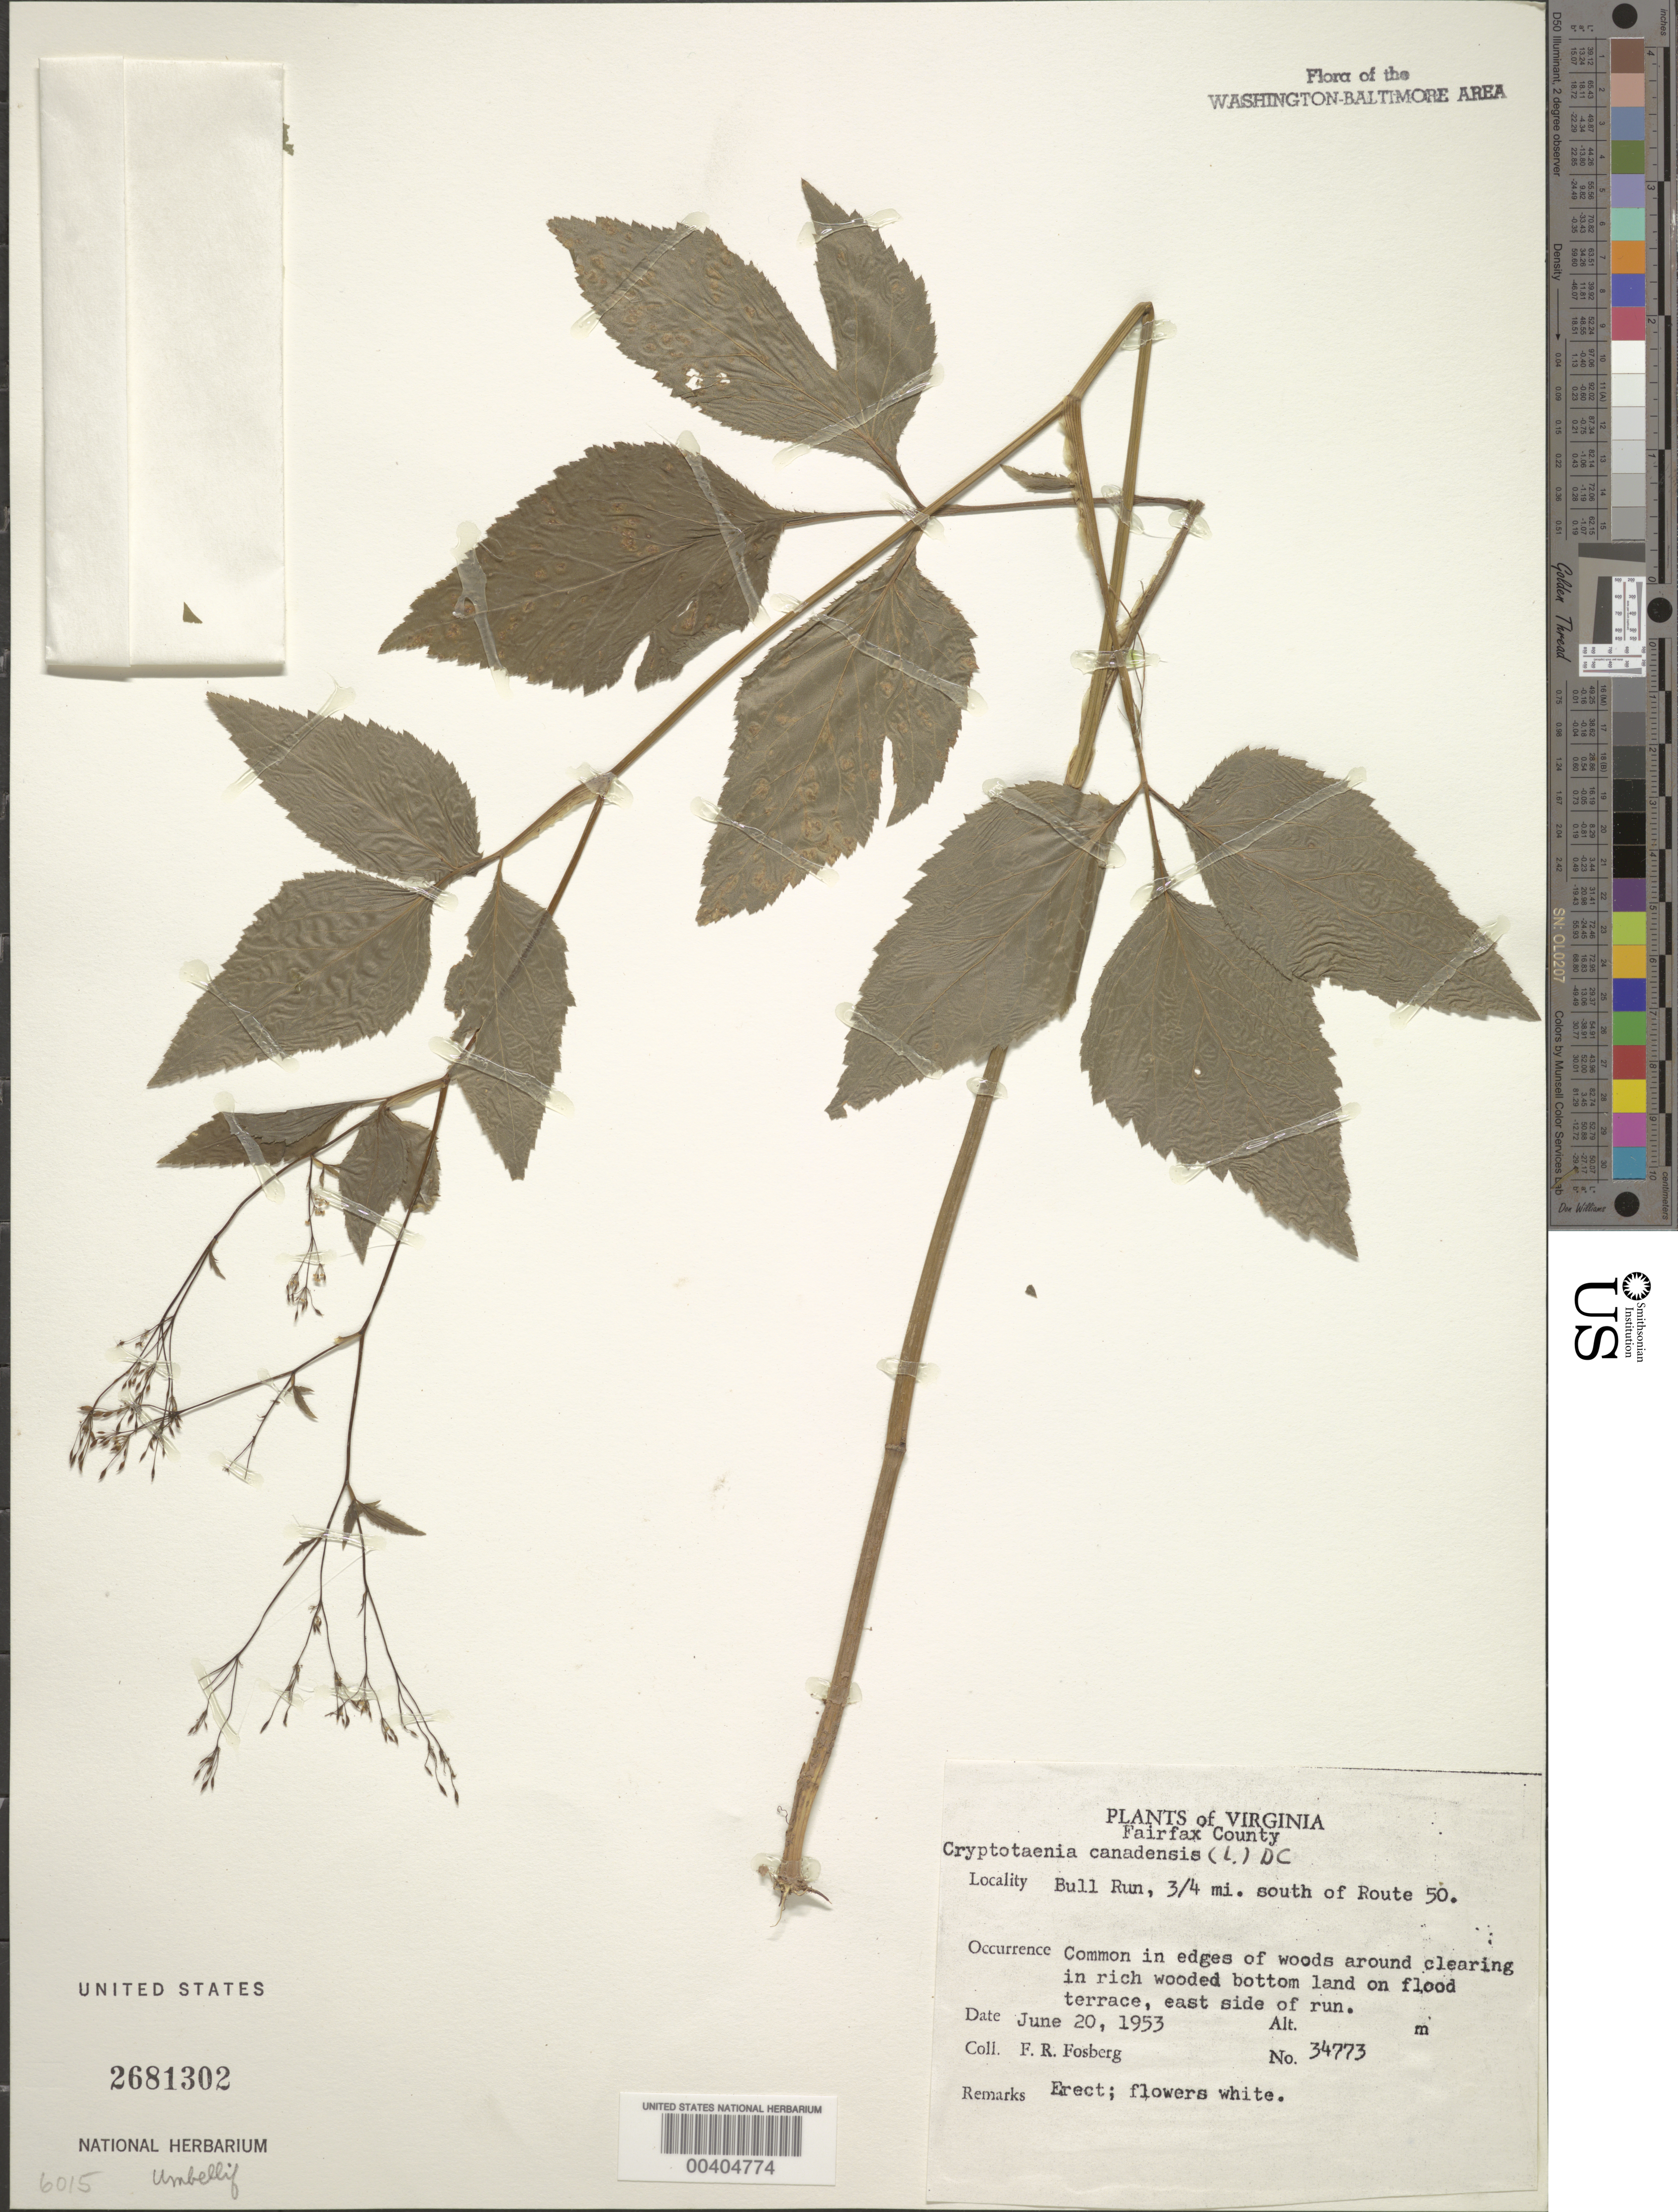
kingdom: Plantae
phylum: Tracheophyta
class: Magnoliopsida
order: Apiales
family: Apiaceae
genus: Cryptotaenia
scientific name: Cryptotaenia canadensis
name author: (L.) DC.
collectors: F. R. Fosberg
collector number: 34773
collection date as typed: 20 Jun 1953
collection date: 1953-06-20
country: United States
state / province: Virginia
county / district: Fairfax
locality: Bull Run, 3/4 south of Route 50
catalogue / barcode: US 2681302